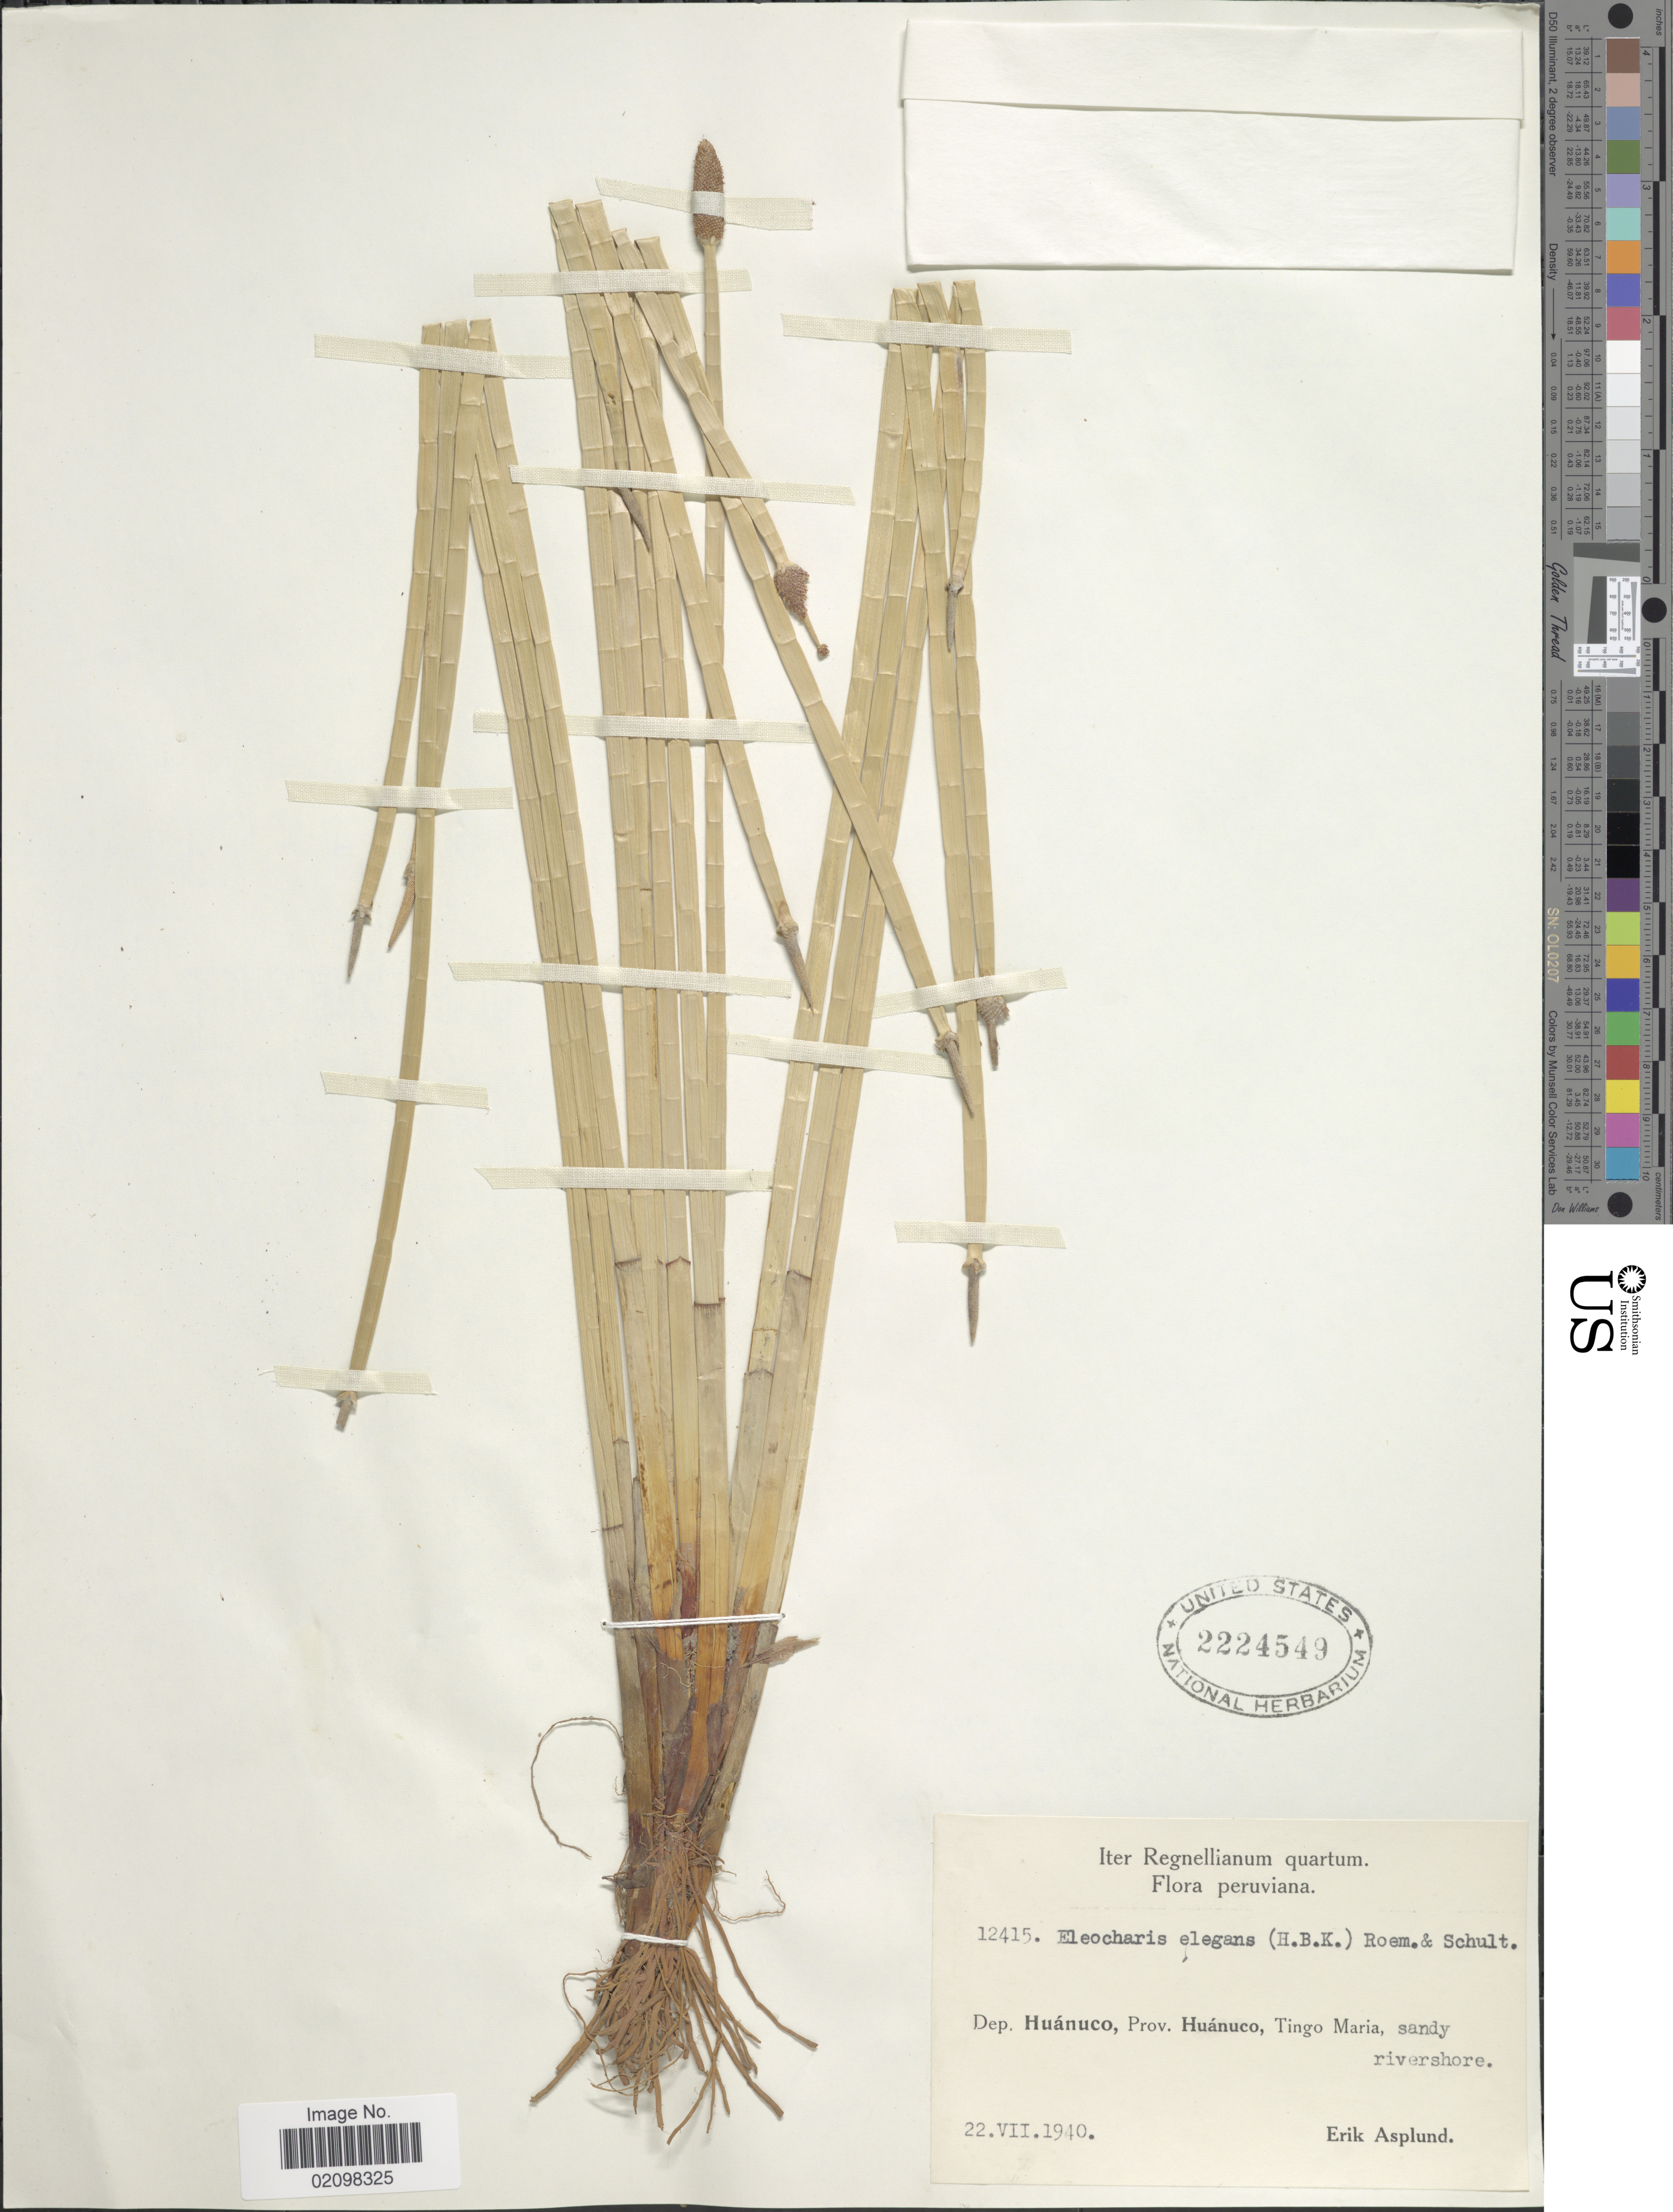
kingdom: Plantae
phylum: Tracheophyta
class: Liliopsida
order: Poales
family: Cyperaceae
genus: Eleocharis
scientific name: Eleocharis elegans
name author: (Kunth) Roem. & Schult.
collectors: E. Asplund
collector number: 12415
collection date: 1940-07-22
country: Peru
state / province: Huánuco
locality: Prov. Huánuco, Tingo Maria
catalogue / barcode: US 2224549